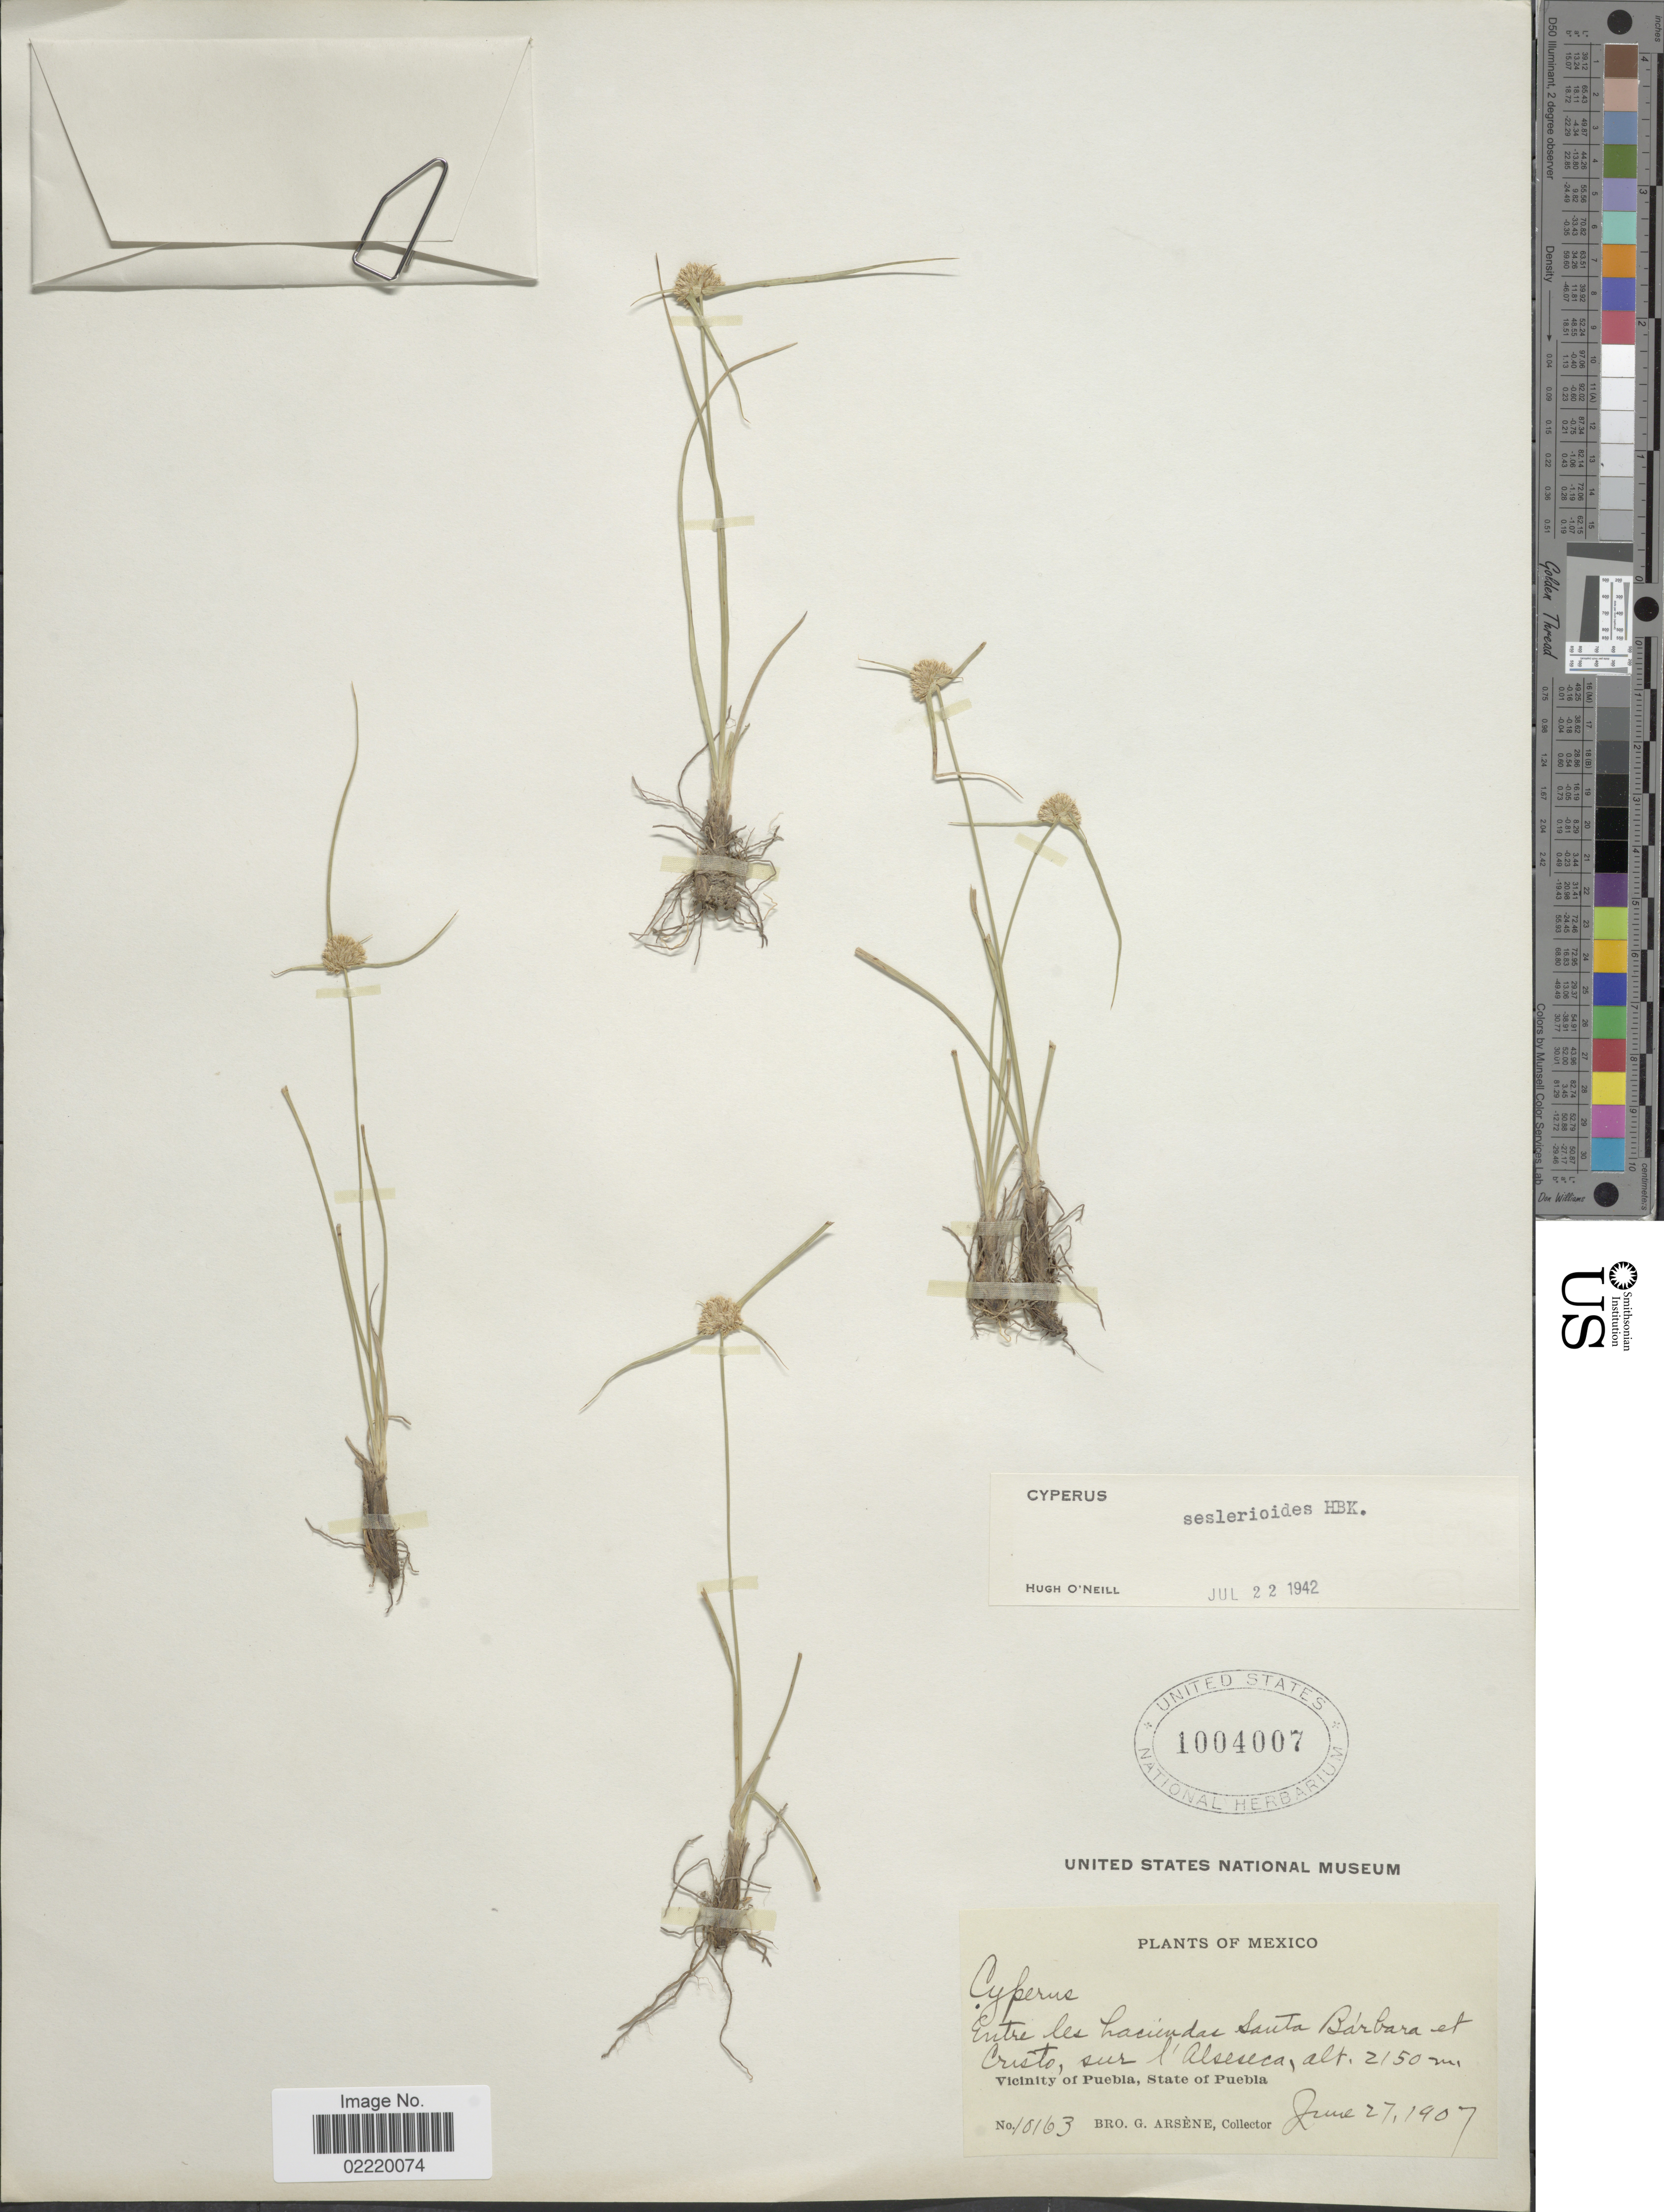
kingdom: Plantae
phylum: Tracheophyta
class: Liliopsida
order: Poales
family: Cyperaceae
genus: Cyperus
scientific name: Cyperus seslerioides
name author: Kunth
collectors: Bro. G. Arsène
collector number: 10163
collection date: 1907-06-27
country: Mexico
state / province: Puebla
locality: Entre les haciendas Santa Barbara et Cristo, sur l'Alseseca, Vicinity of Puebla.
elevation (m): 2150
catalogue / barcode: US 1004007